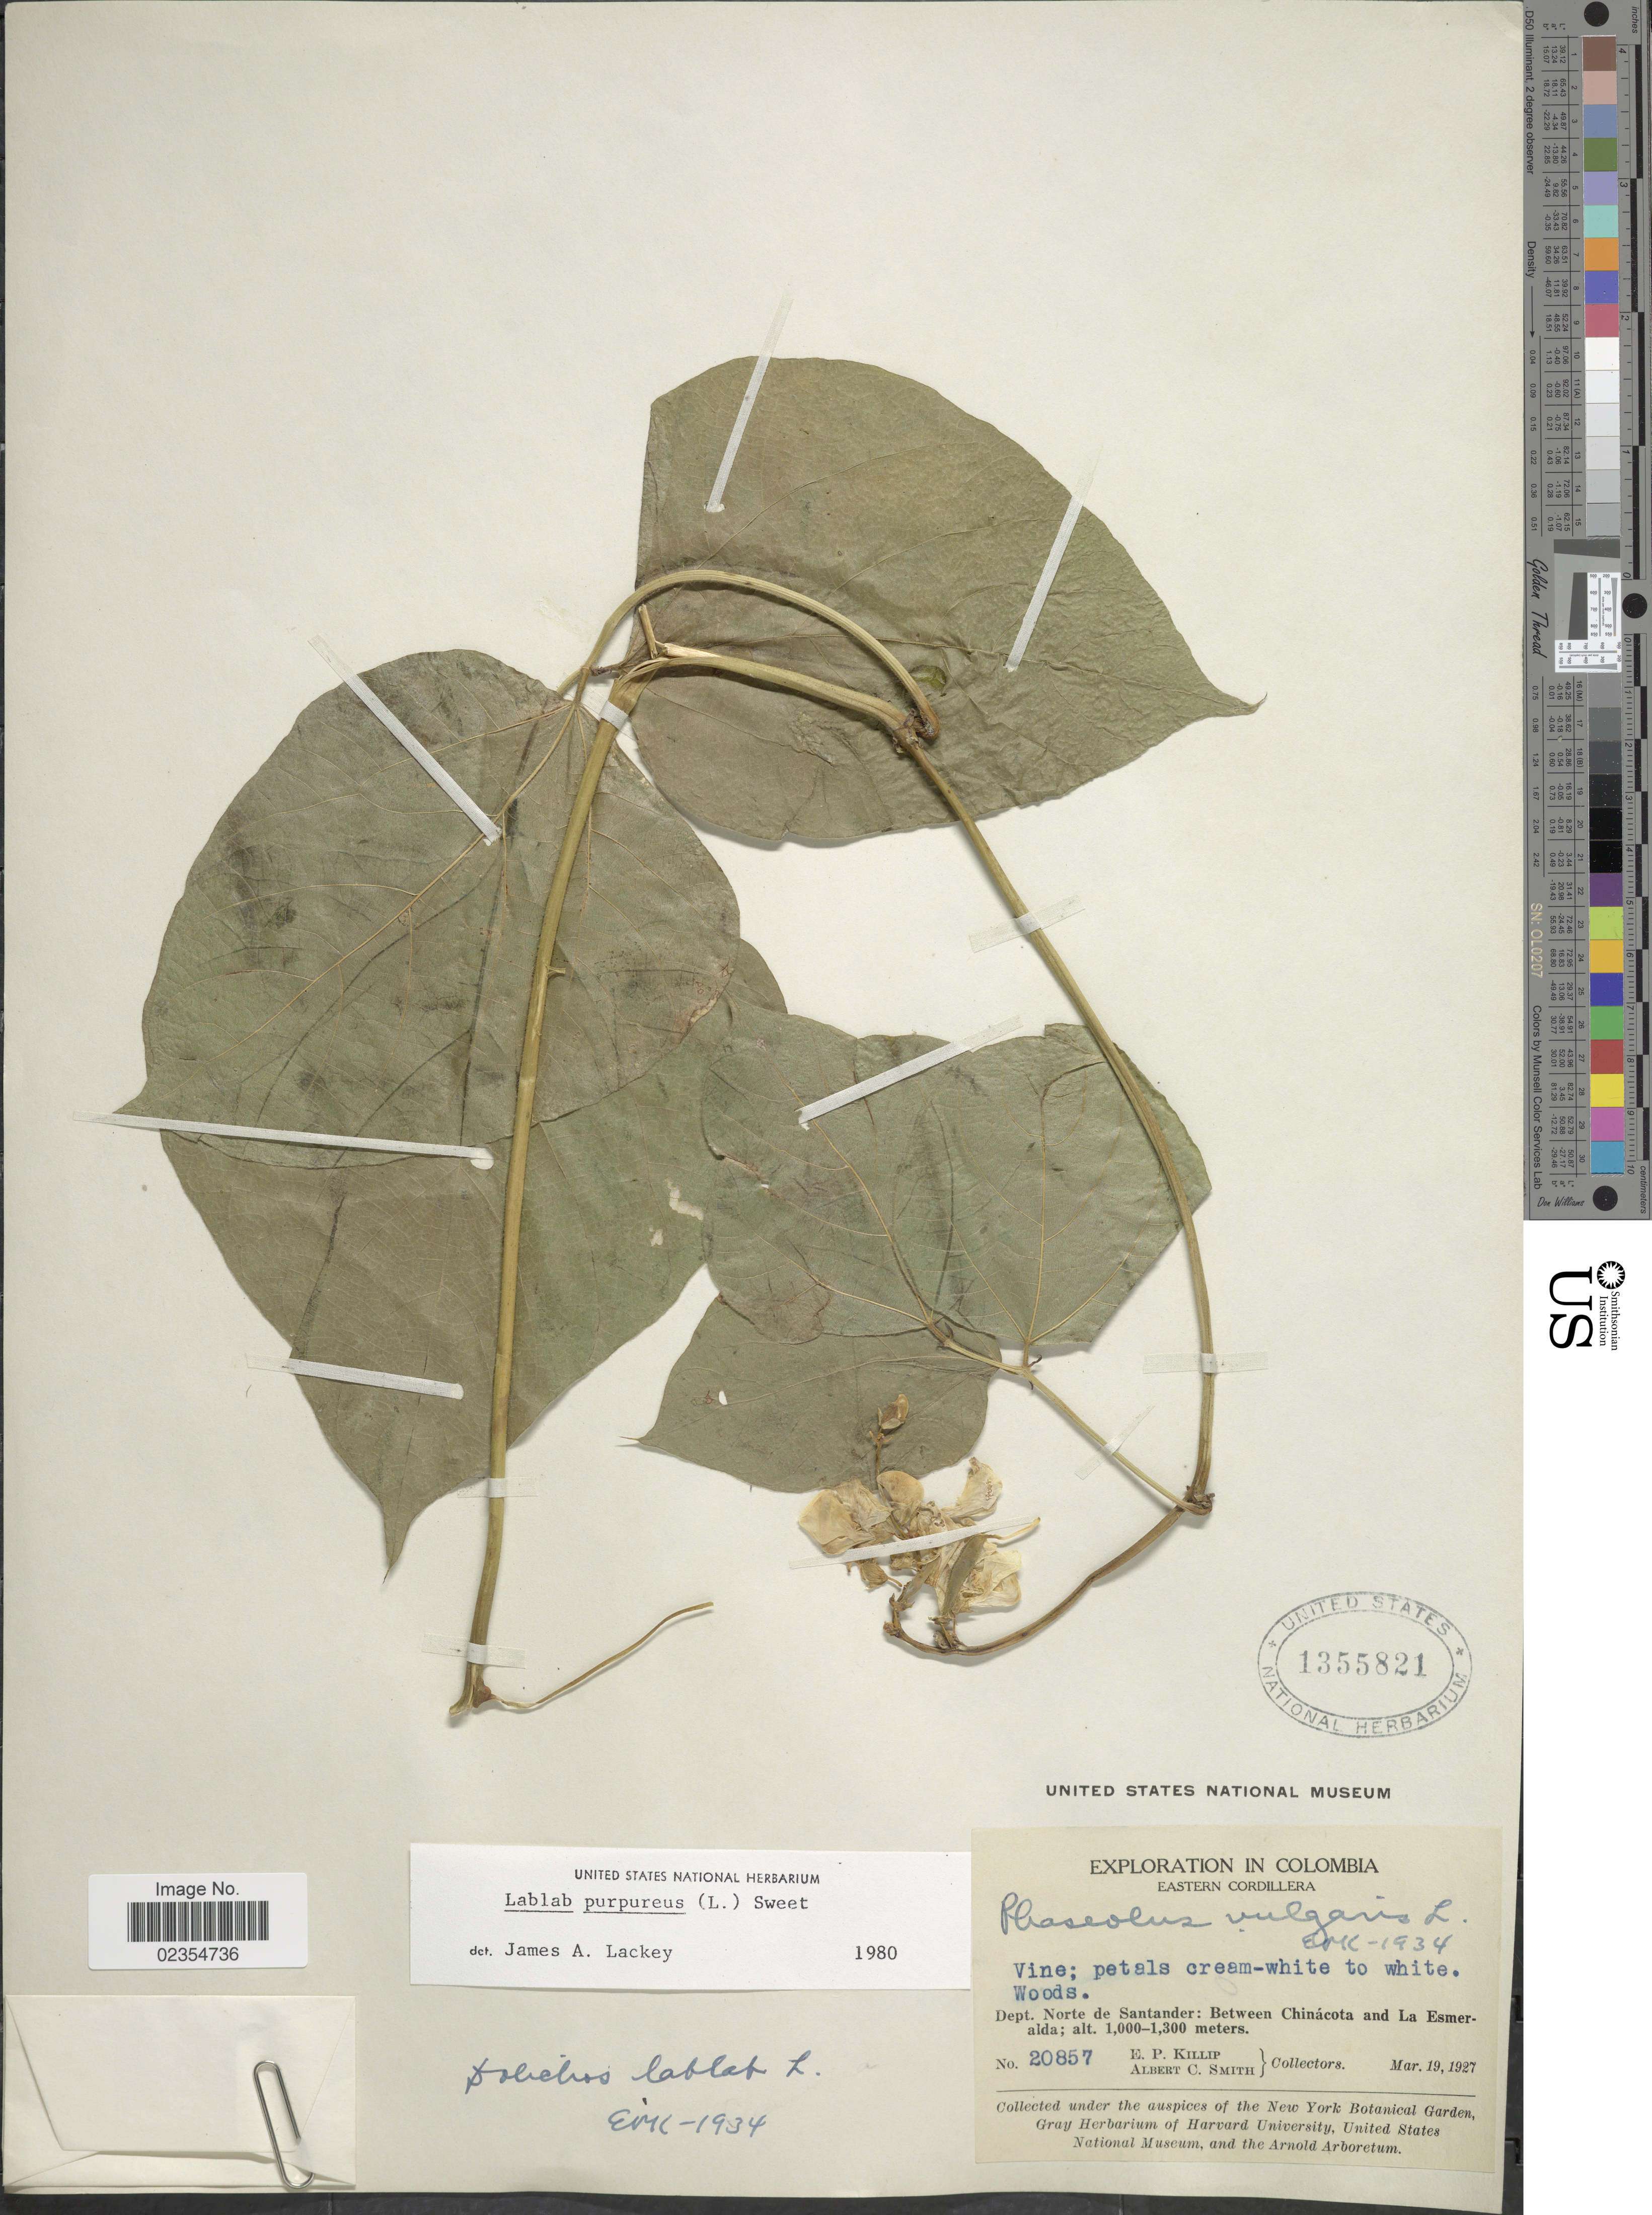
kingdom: Plantae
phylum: Tracheophyta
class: Magnoliopsida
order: Fabales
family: Fabaceae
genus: Lablab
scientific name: Lablab purpureus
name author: (L.) Sweet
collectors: E. P. Killip & A. C. Smith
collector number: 20857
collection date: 1927-03-19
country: Colombia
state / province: Norte de Santander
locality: Between Chinacota and La Esmeralda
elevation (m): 1000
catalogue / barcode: US 1355821